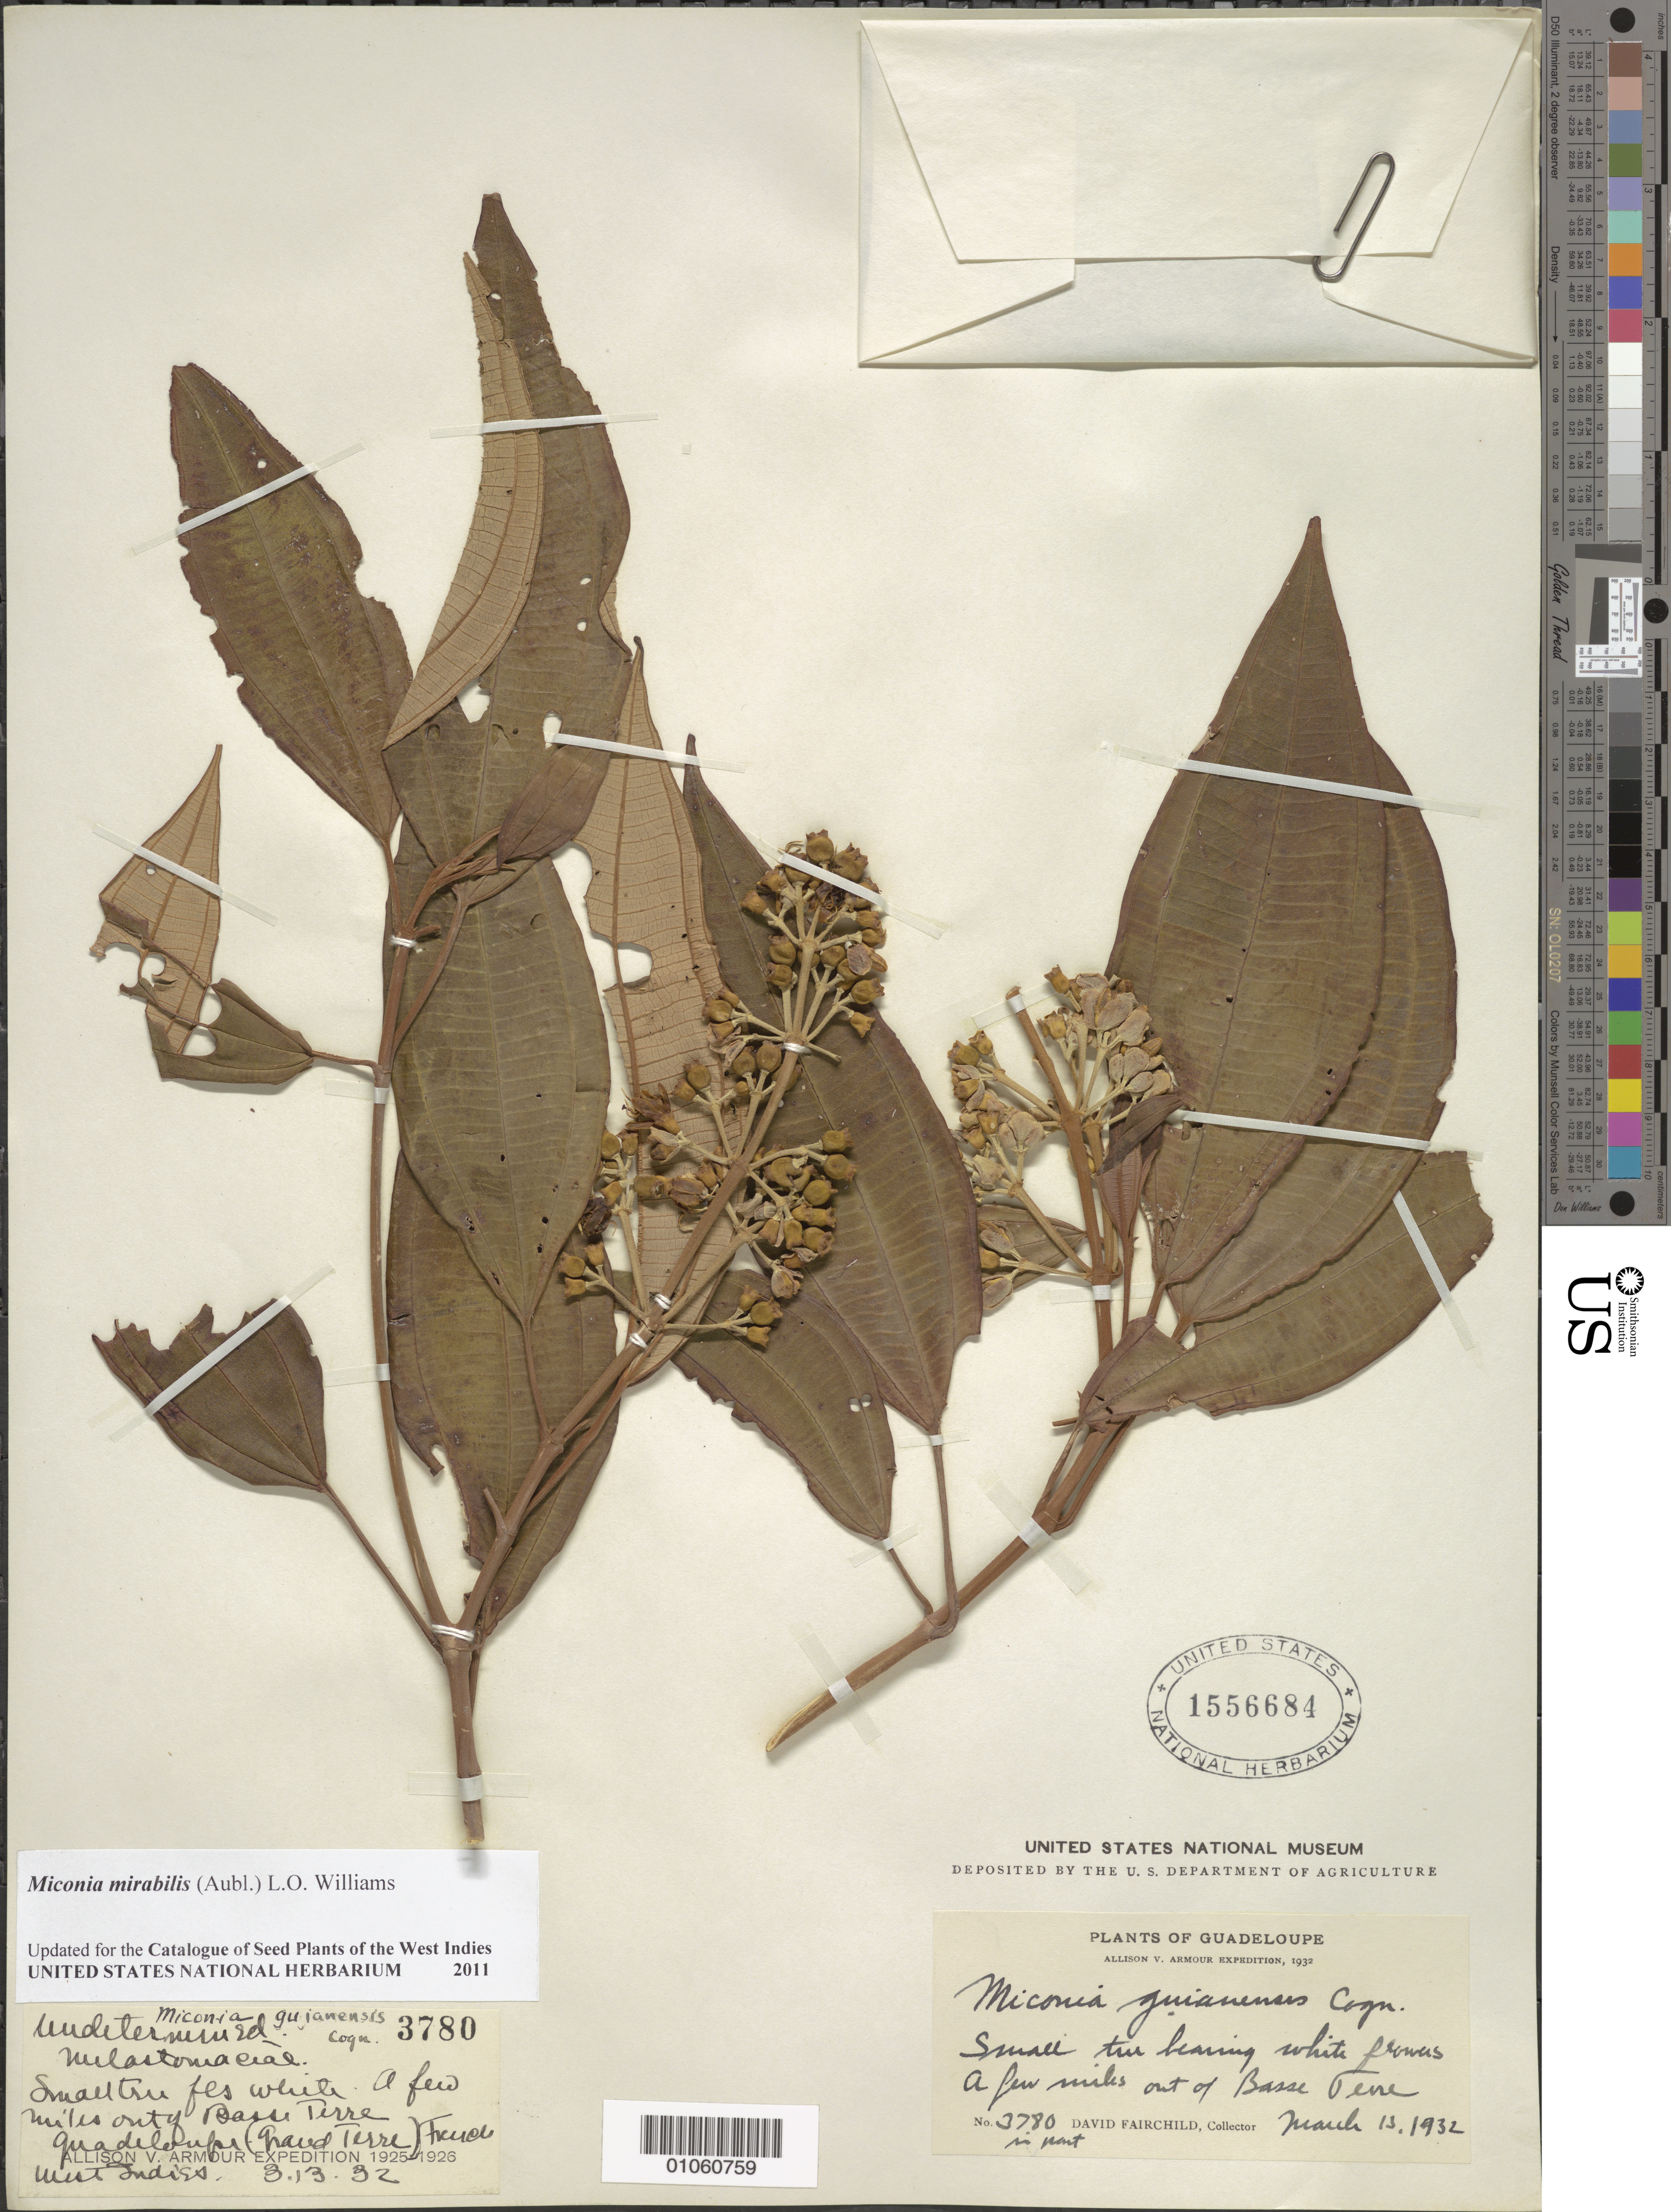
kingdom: Plantae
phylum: Tracheophyta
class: Magnoliopsida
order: Myrtales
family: Melastomataceae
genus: Miconia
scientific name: Miconia mirabilis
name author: (Aubl.) L.O. Williams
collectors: D. Fairchild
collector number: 3780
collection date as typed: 13 Mar 1932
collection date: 1932-03-13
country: Guadeloupe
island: Basse Terre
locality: A few miles out of Basse Terre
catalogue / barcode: US 1556684